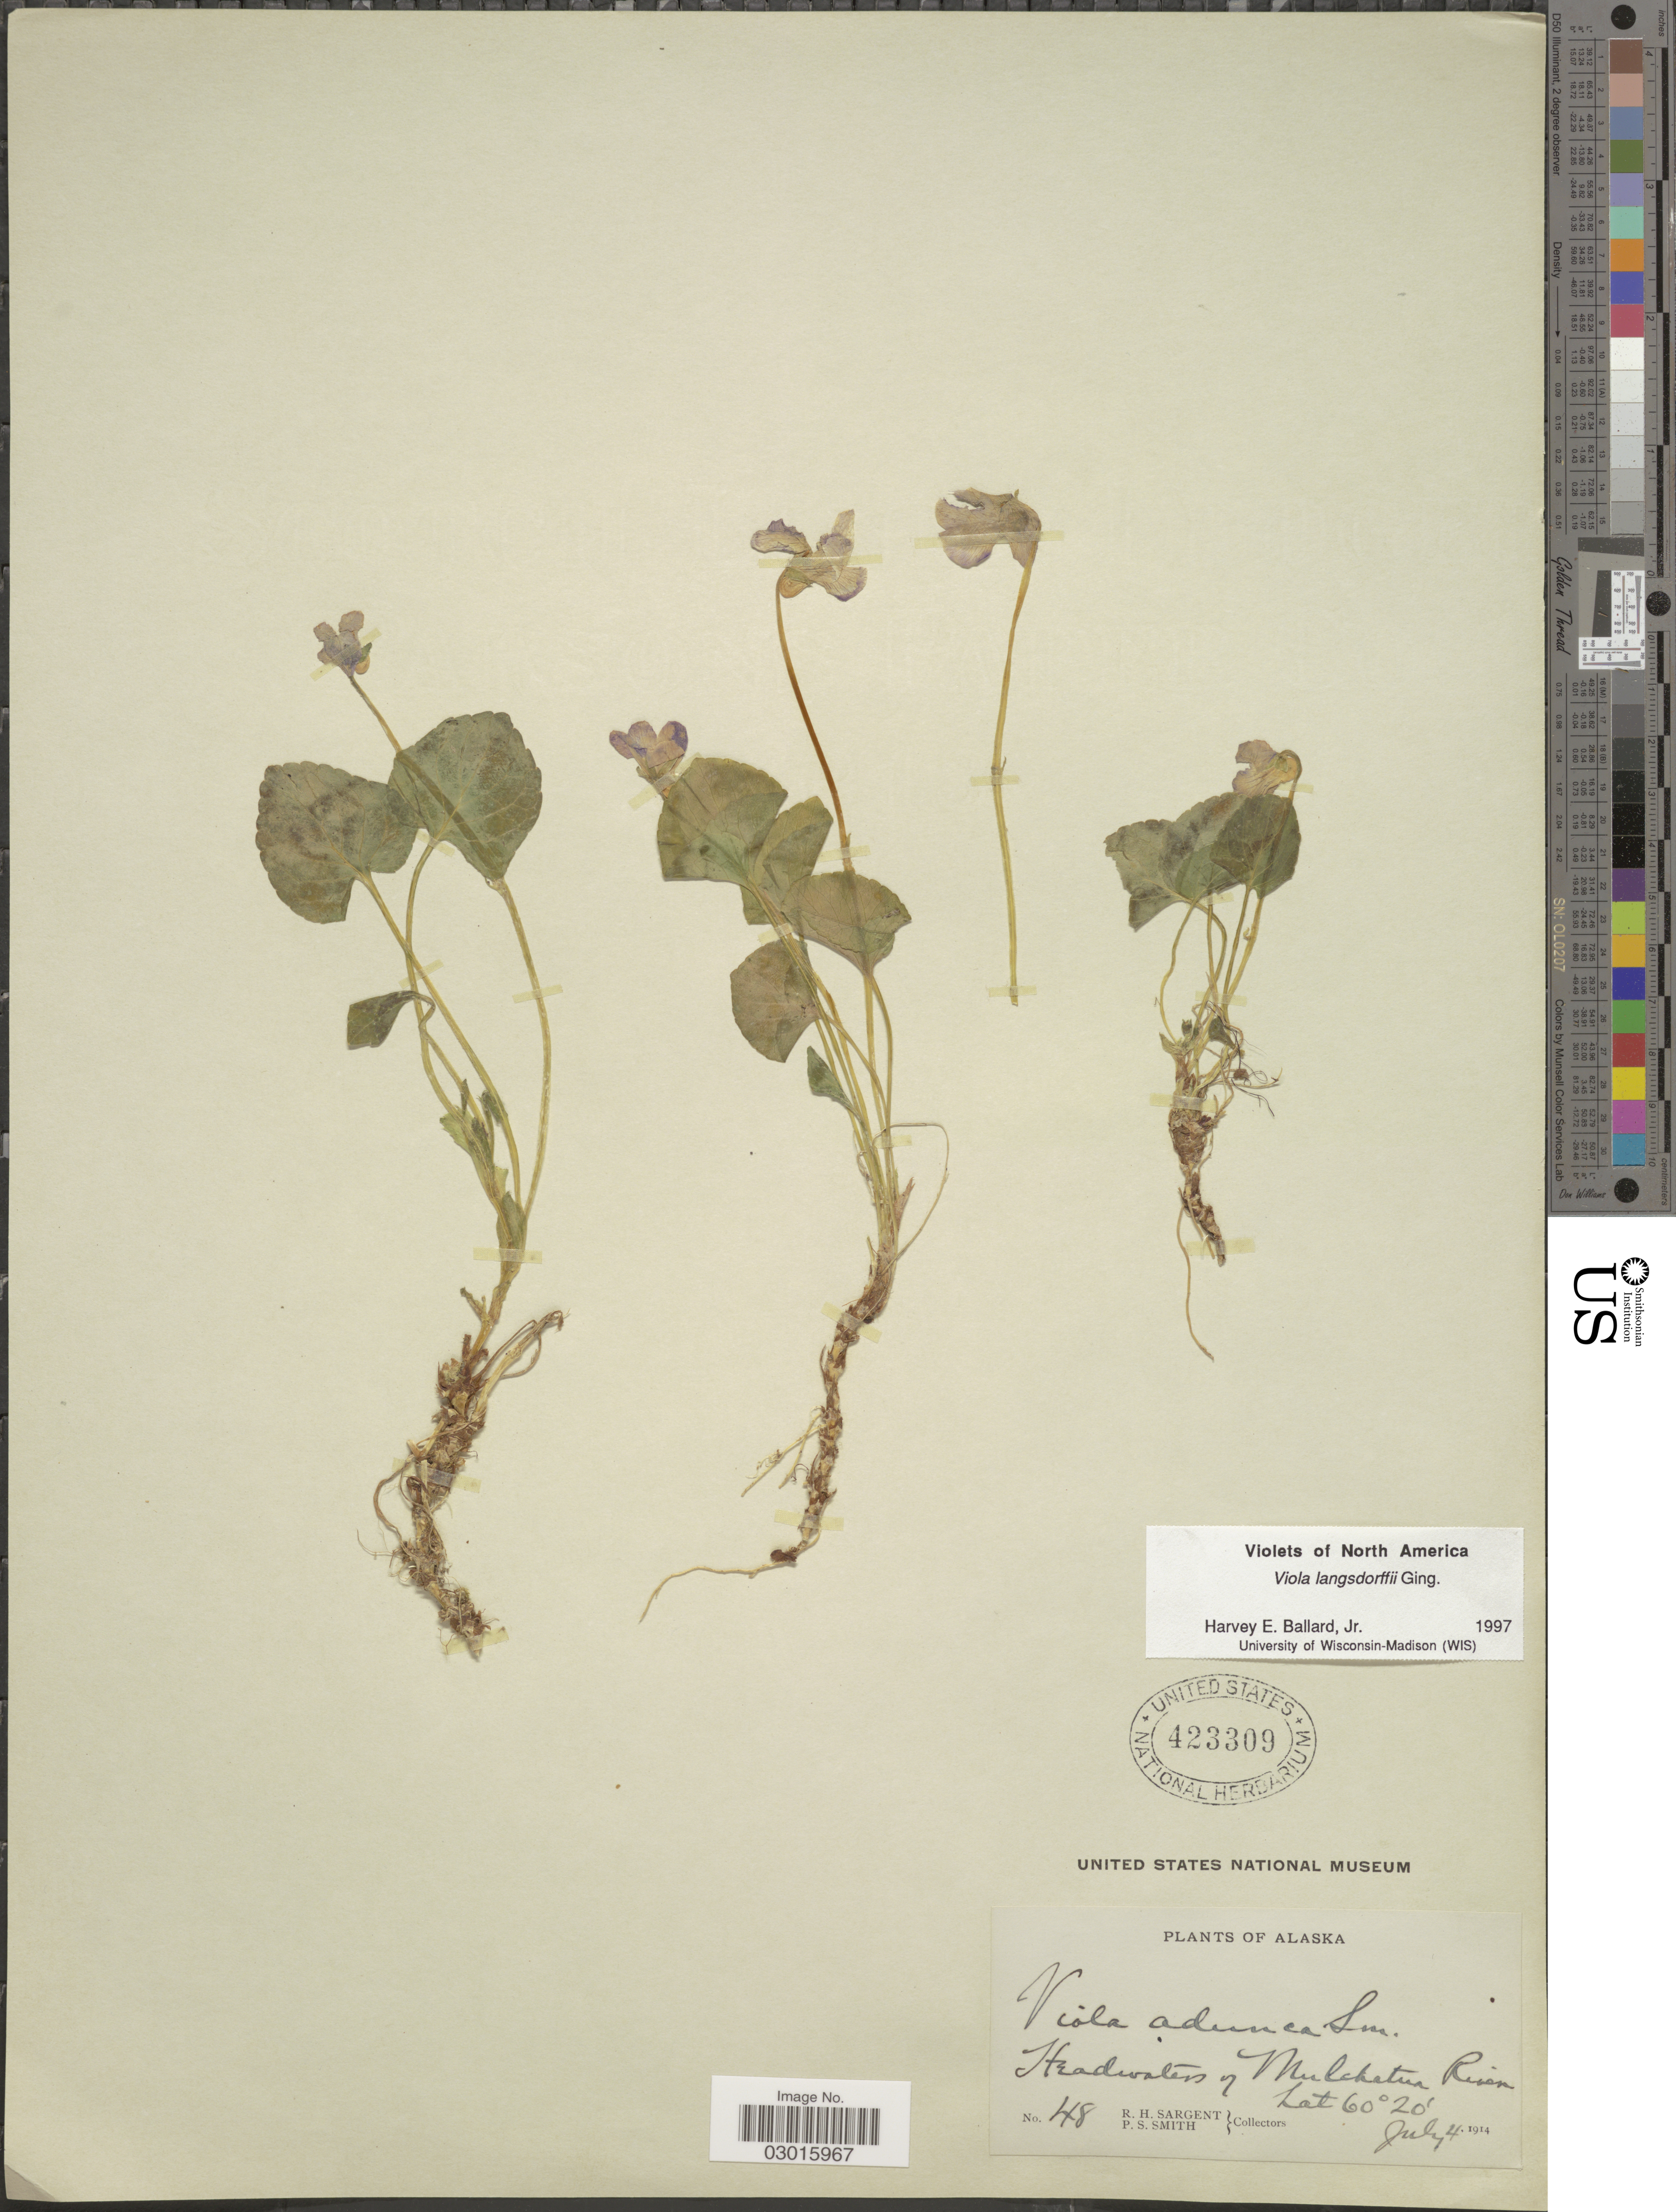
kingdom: Plantae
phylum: Tracheophyta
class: Magnoliopsida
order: Malpighiales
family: Violaceae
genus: Viola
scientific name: Viola langsdorffii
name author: Fisch. ex Ging.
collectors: R. Sargent & P. Smith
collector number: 48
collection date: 1914-07-04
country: United States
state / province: Alaska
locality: Headwaters of Mulchatna River.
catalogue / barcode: US 423309